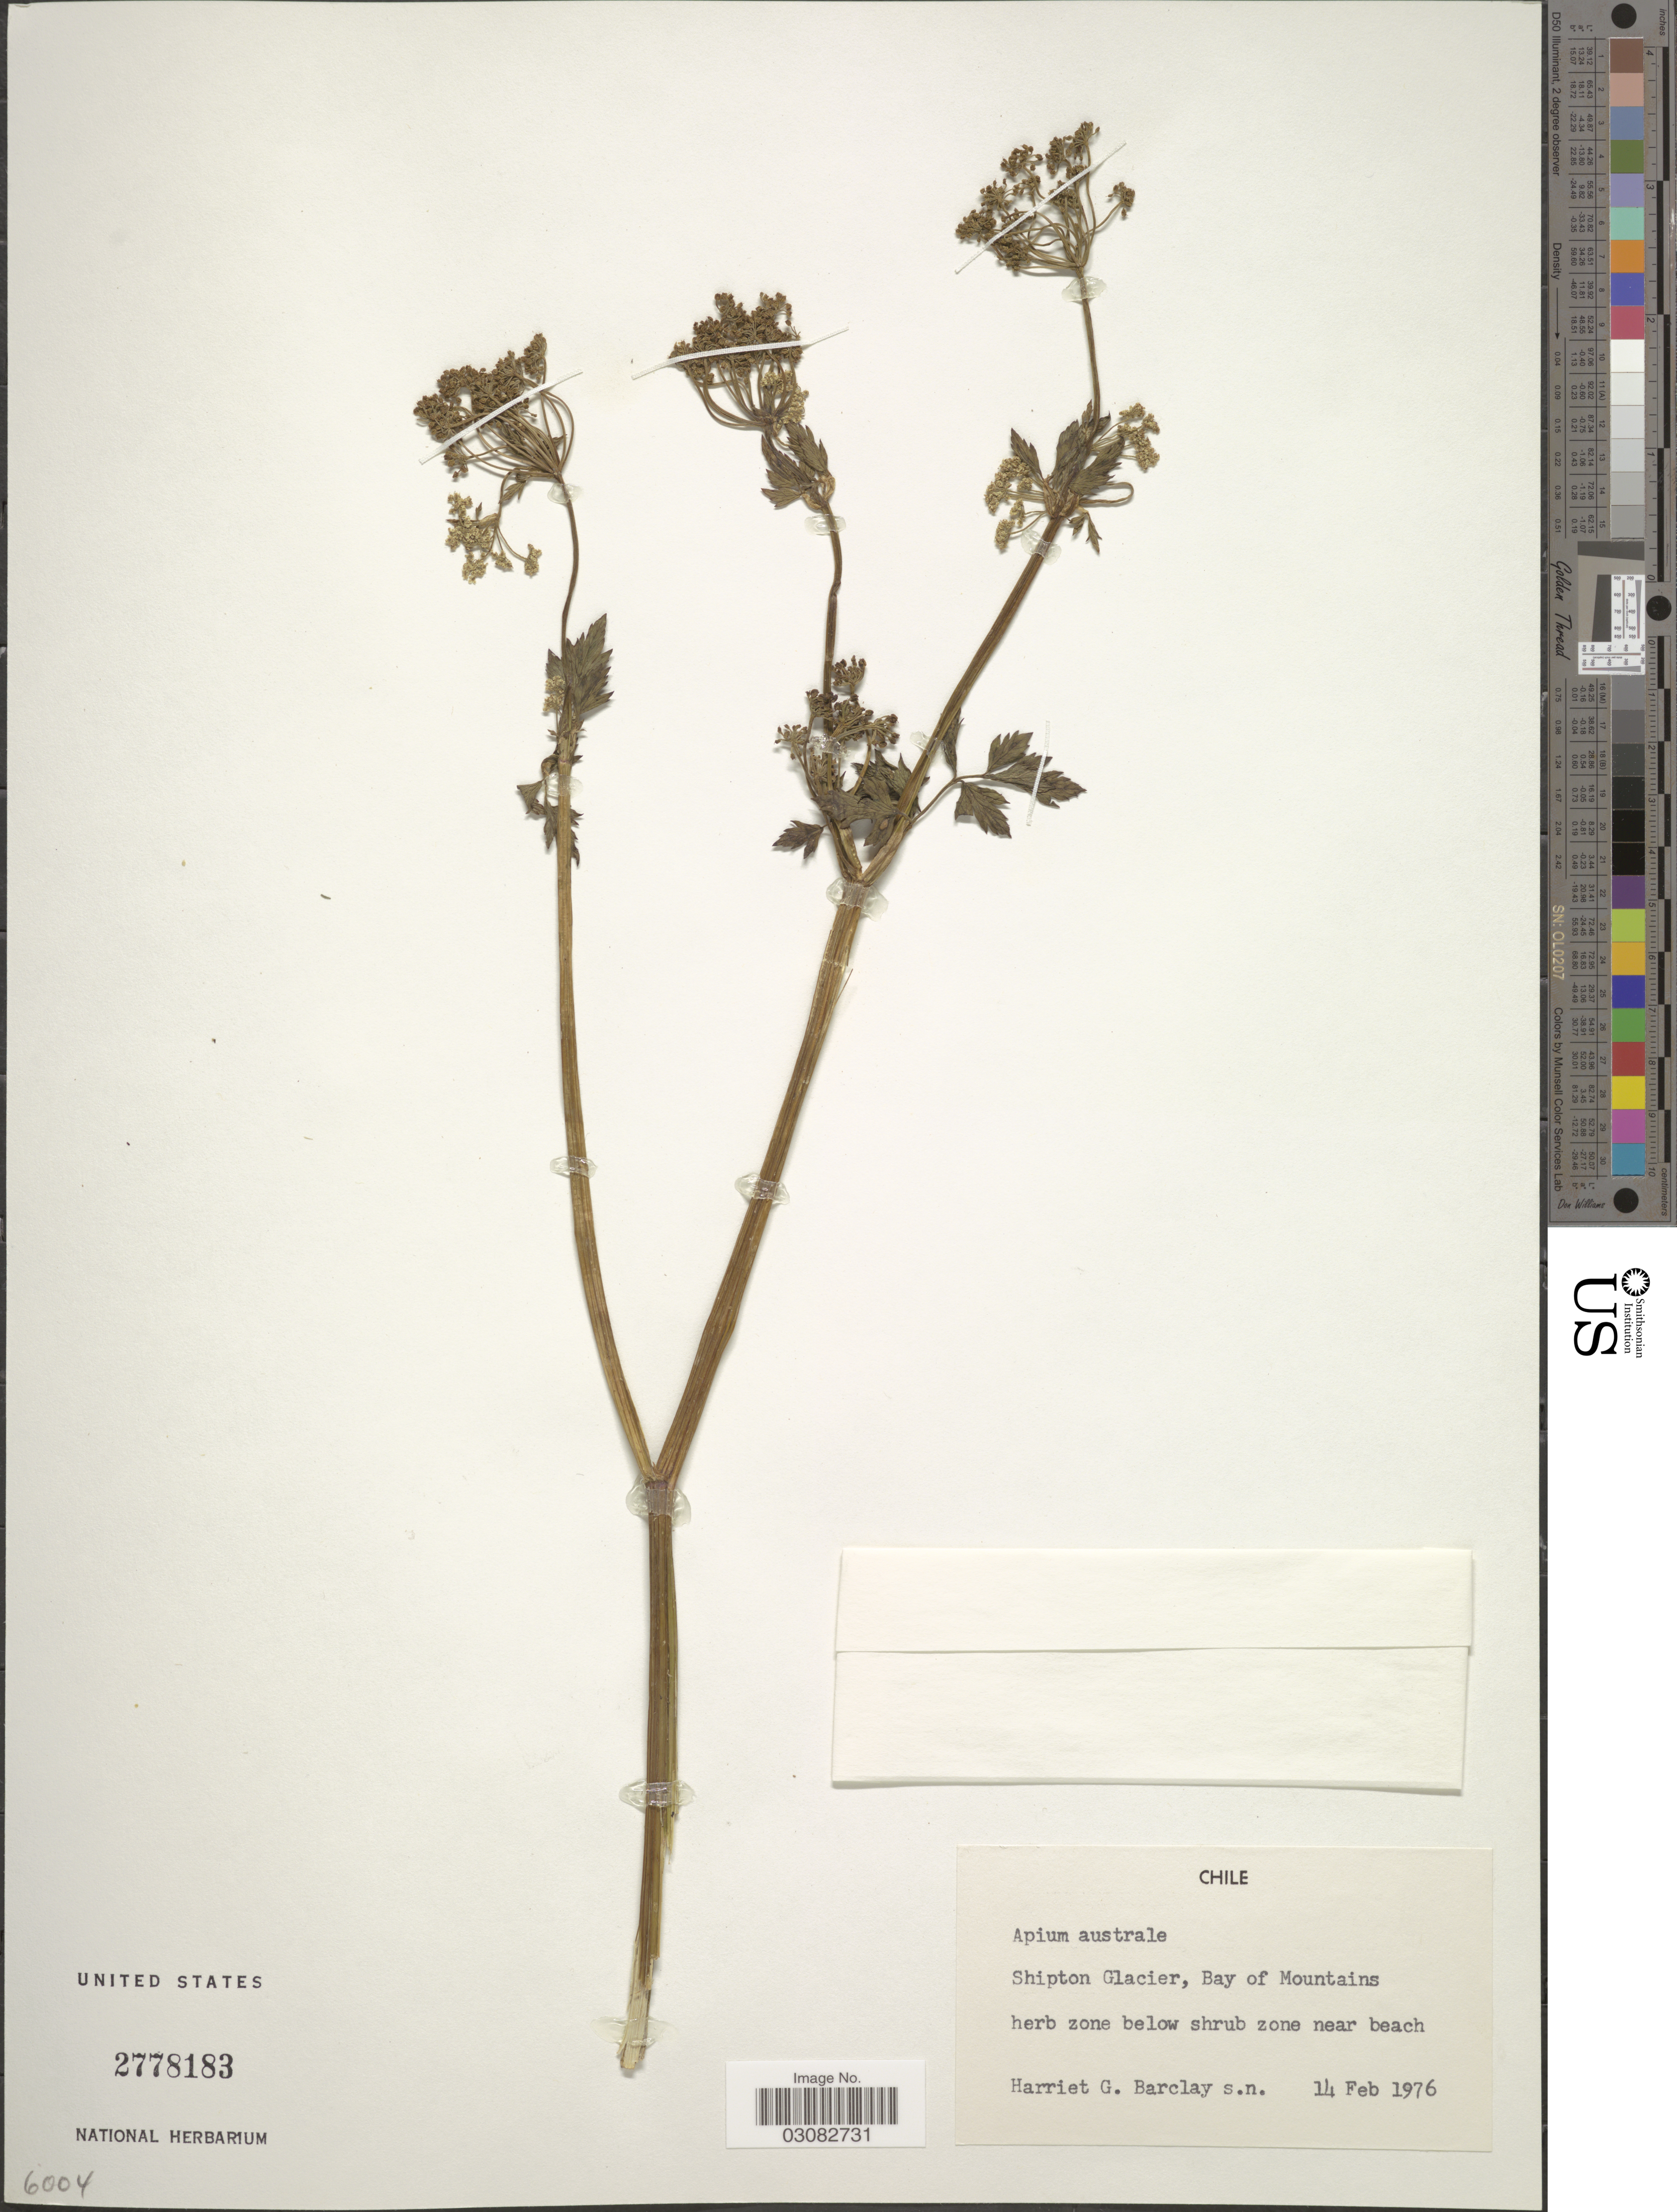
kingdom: Plantae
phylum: Tracheophyta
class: Magnoliopsida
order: Apiales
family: Apiaceae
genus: Apium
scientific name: Apium australe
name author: Thouars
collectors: H. G. Barclay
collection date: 1976-02-14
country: Chile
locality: Shipton Glacier, Bay of Mountains.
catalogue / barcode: US 2778183